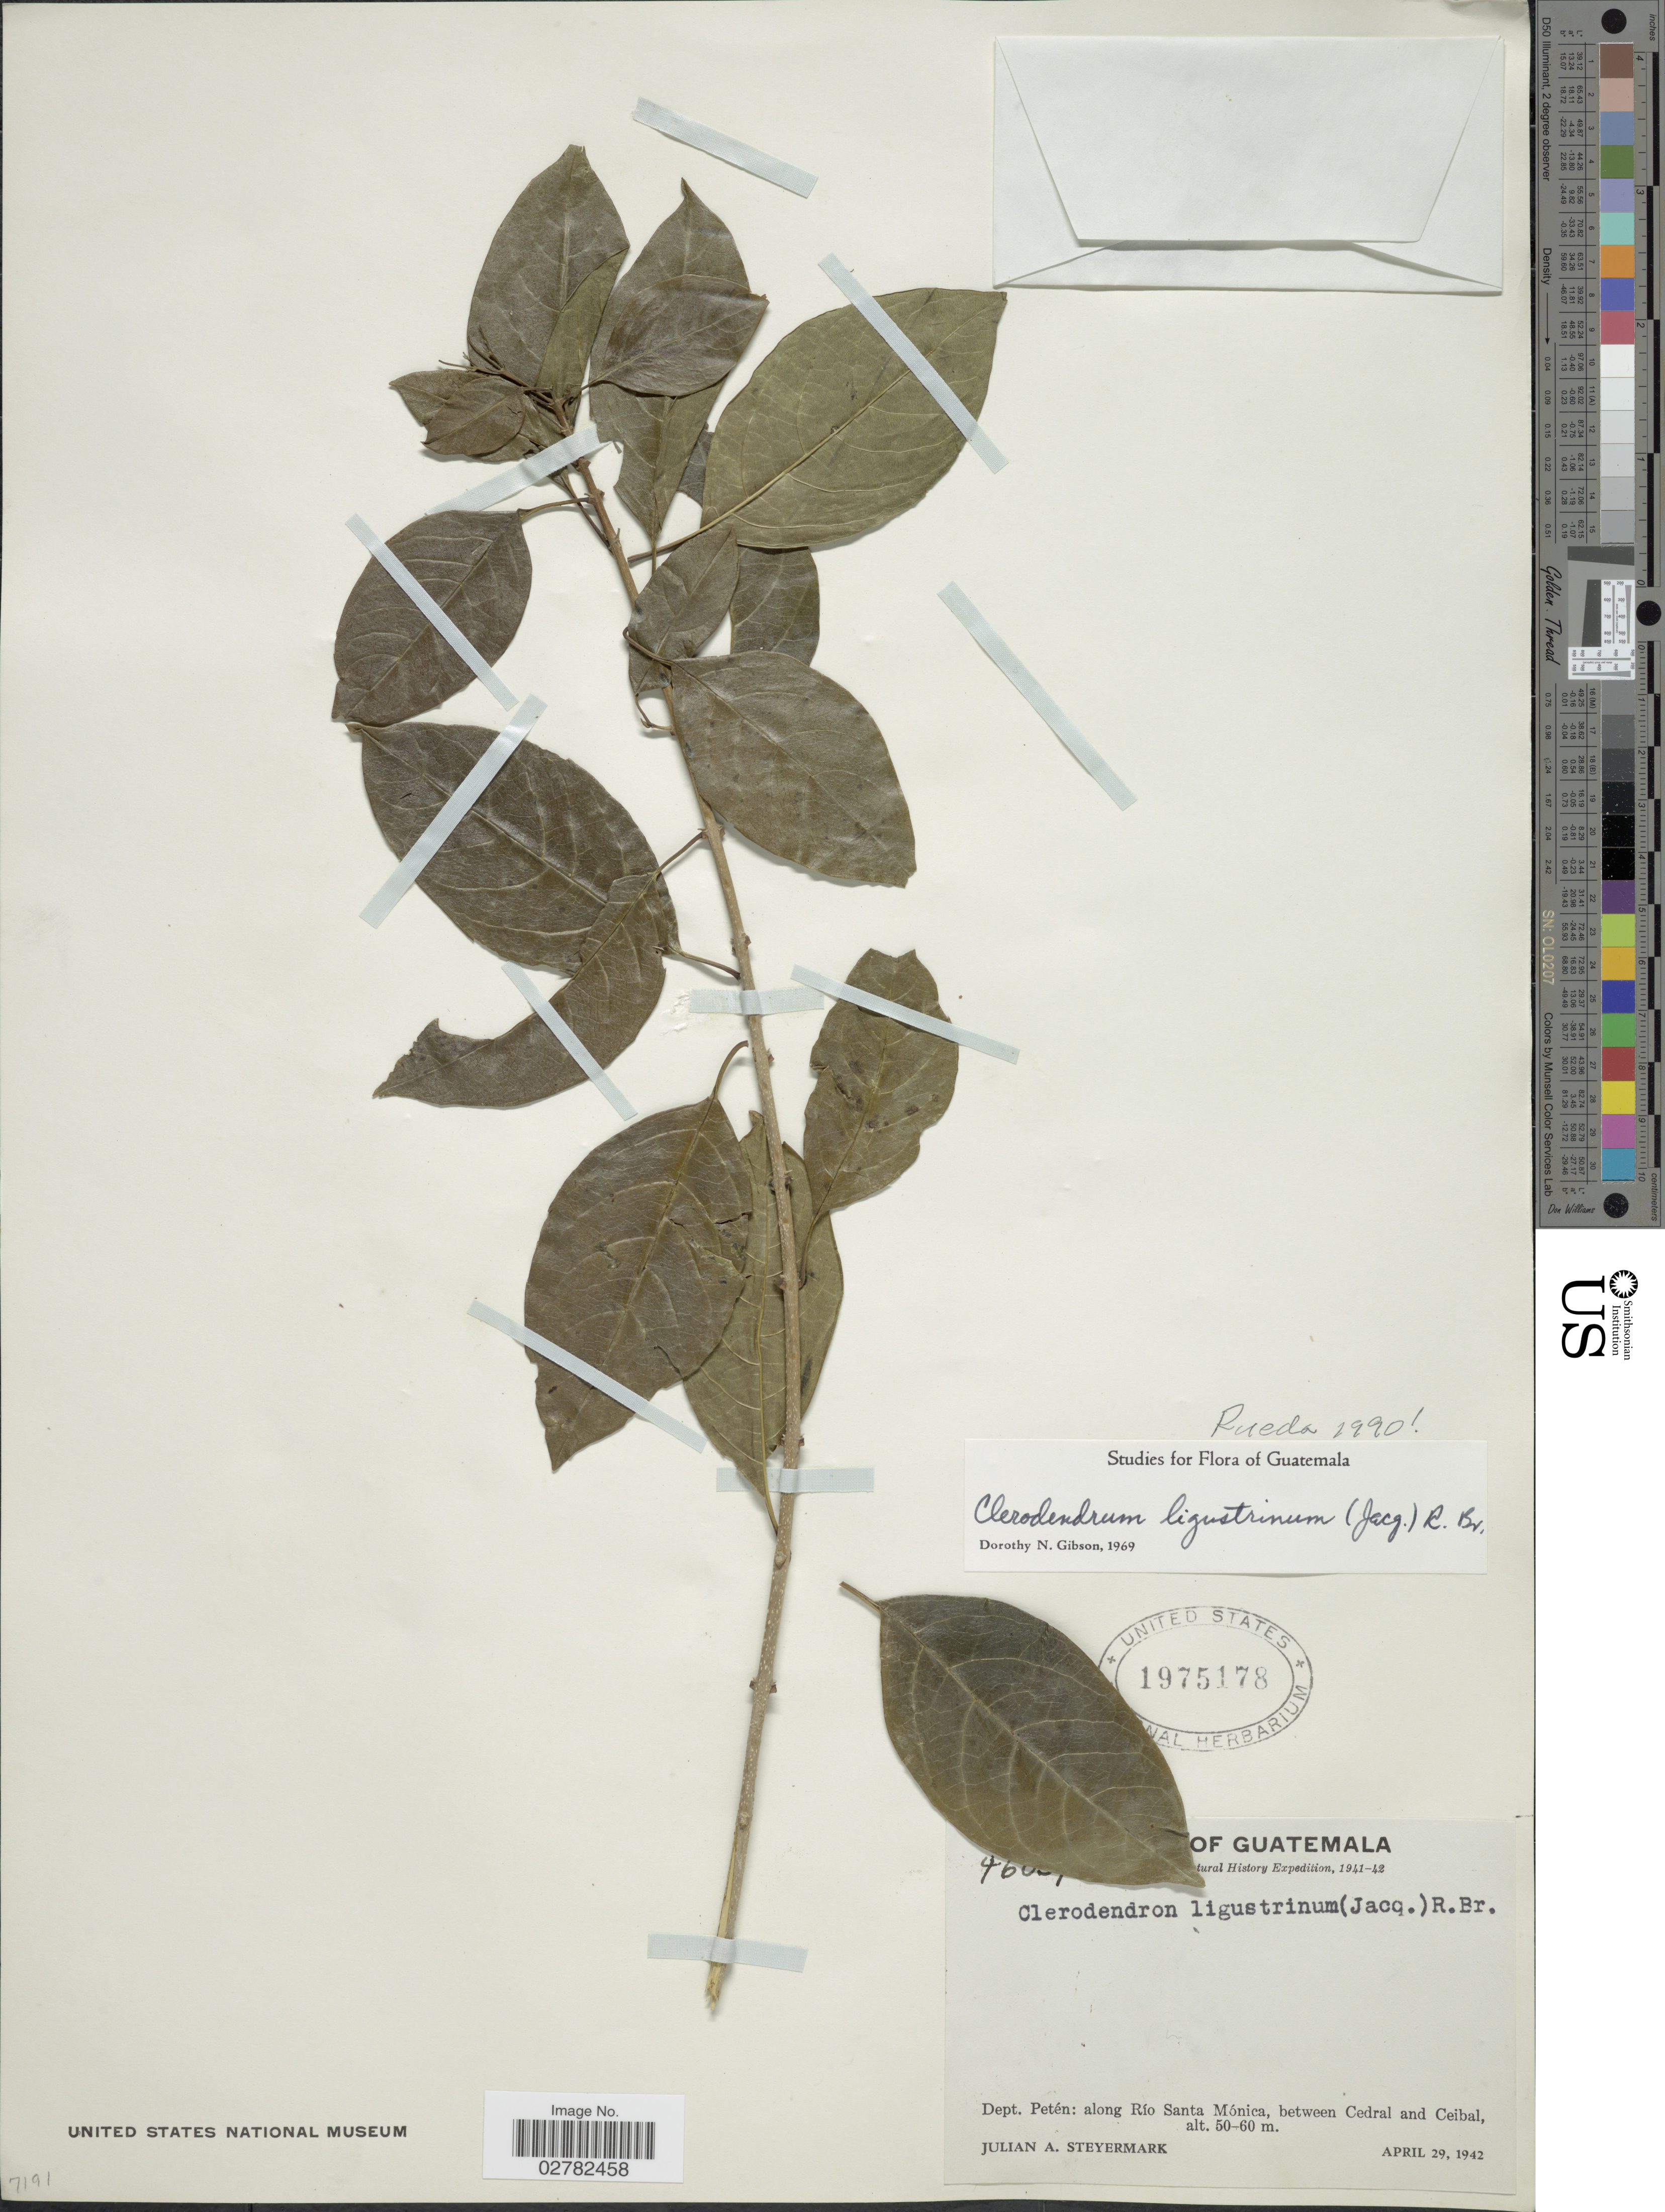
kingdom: Plantae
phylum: Tracheophyta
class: Magnoliopsida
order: Lamiales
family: Lamiaceae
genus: Clerodendrum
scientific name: Clerodendrum ligustrinum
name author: (Jacq.) R. Br.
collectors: J. Steyermark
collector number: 460!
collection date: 1974-04-29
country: Guatemala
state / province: El Petén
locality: Dept. Petén: along Río Santa Mónica, between Cedral and Ceibal.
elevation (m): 50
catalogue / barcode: US 1975178